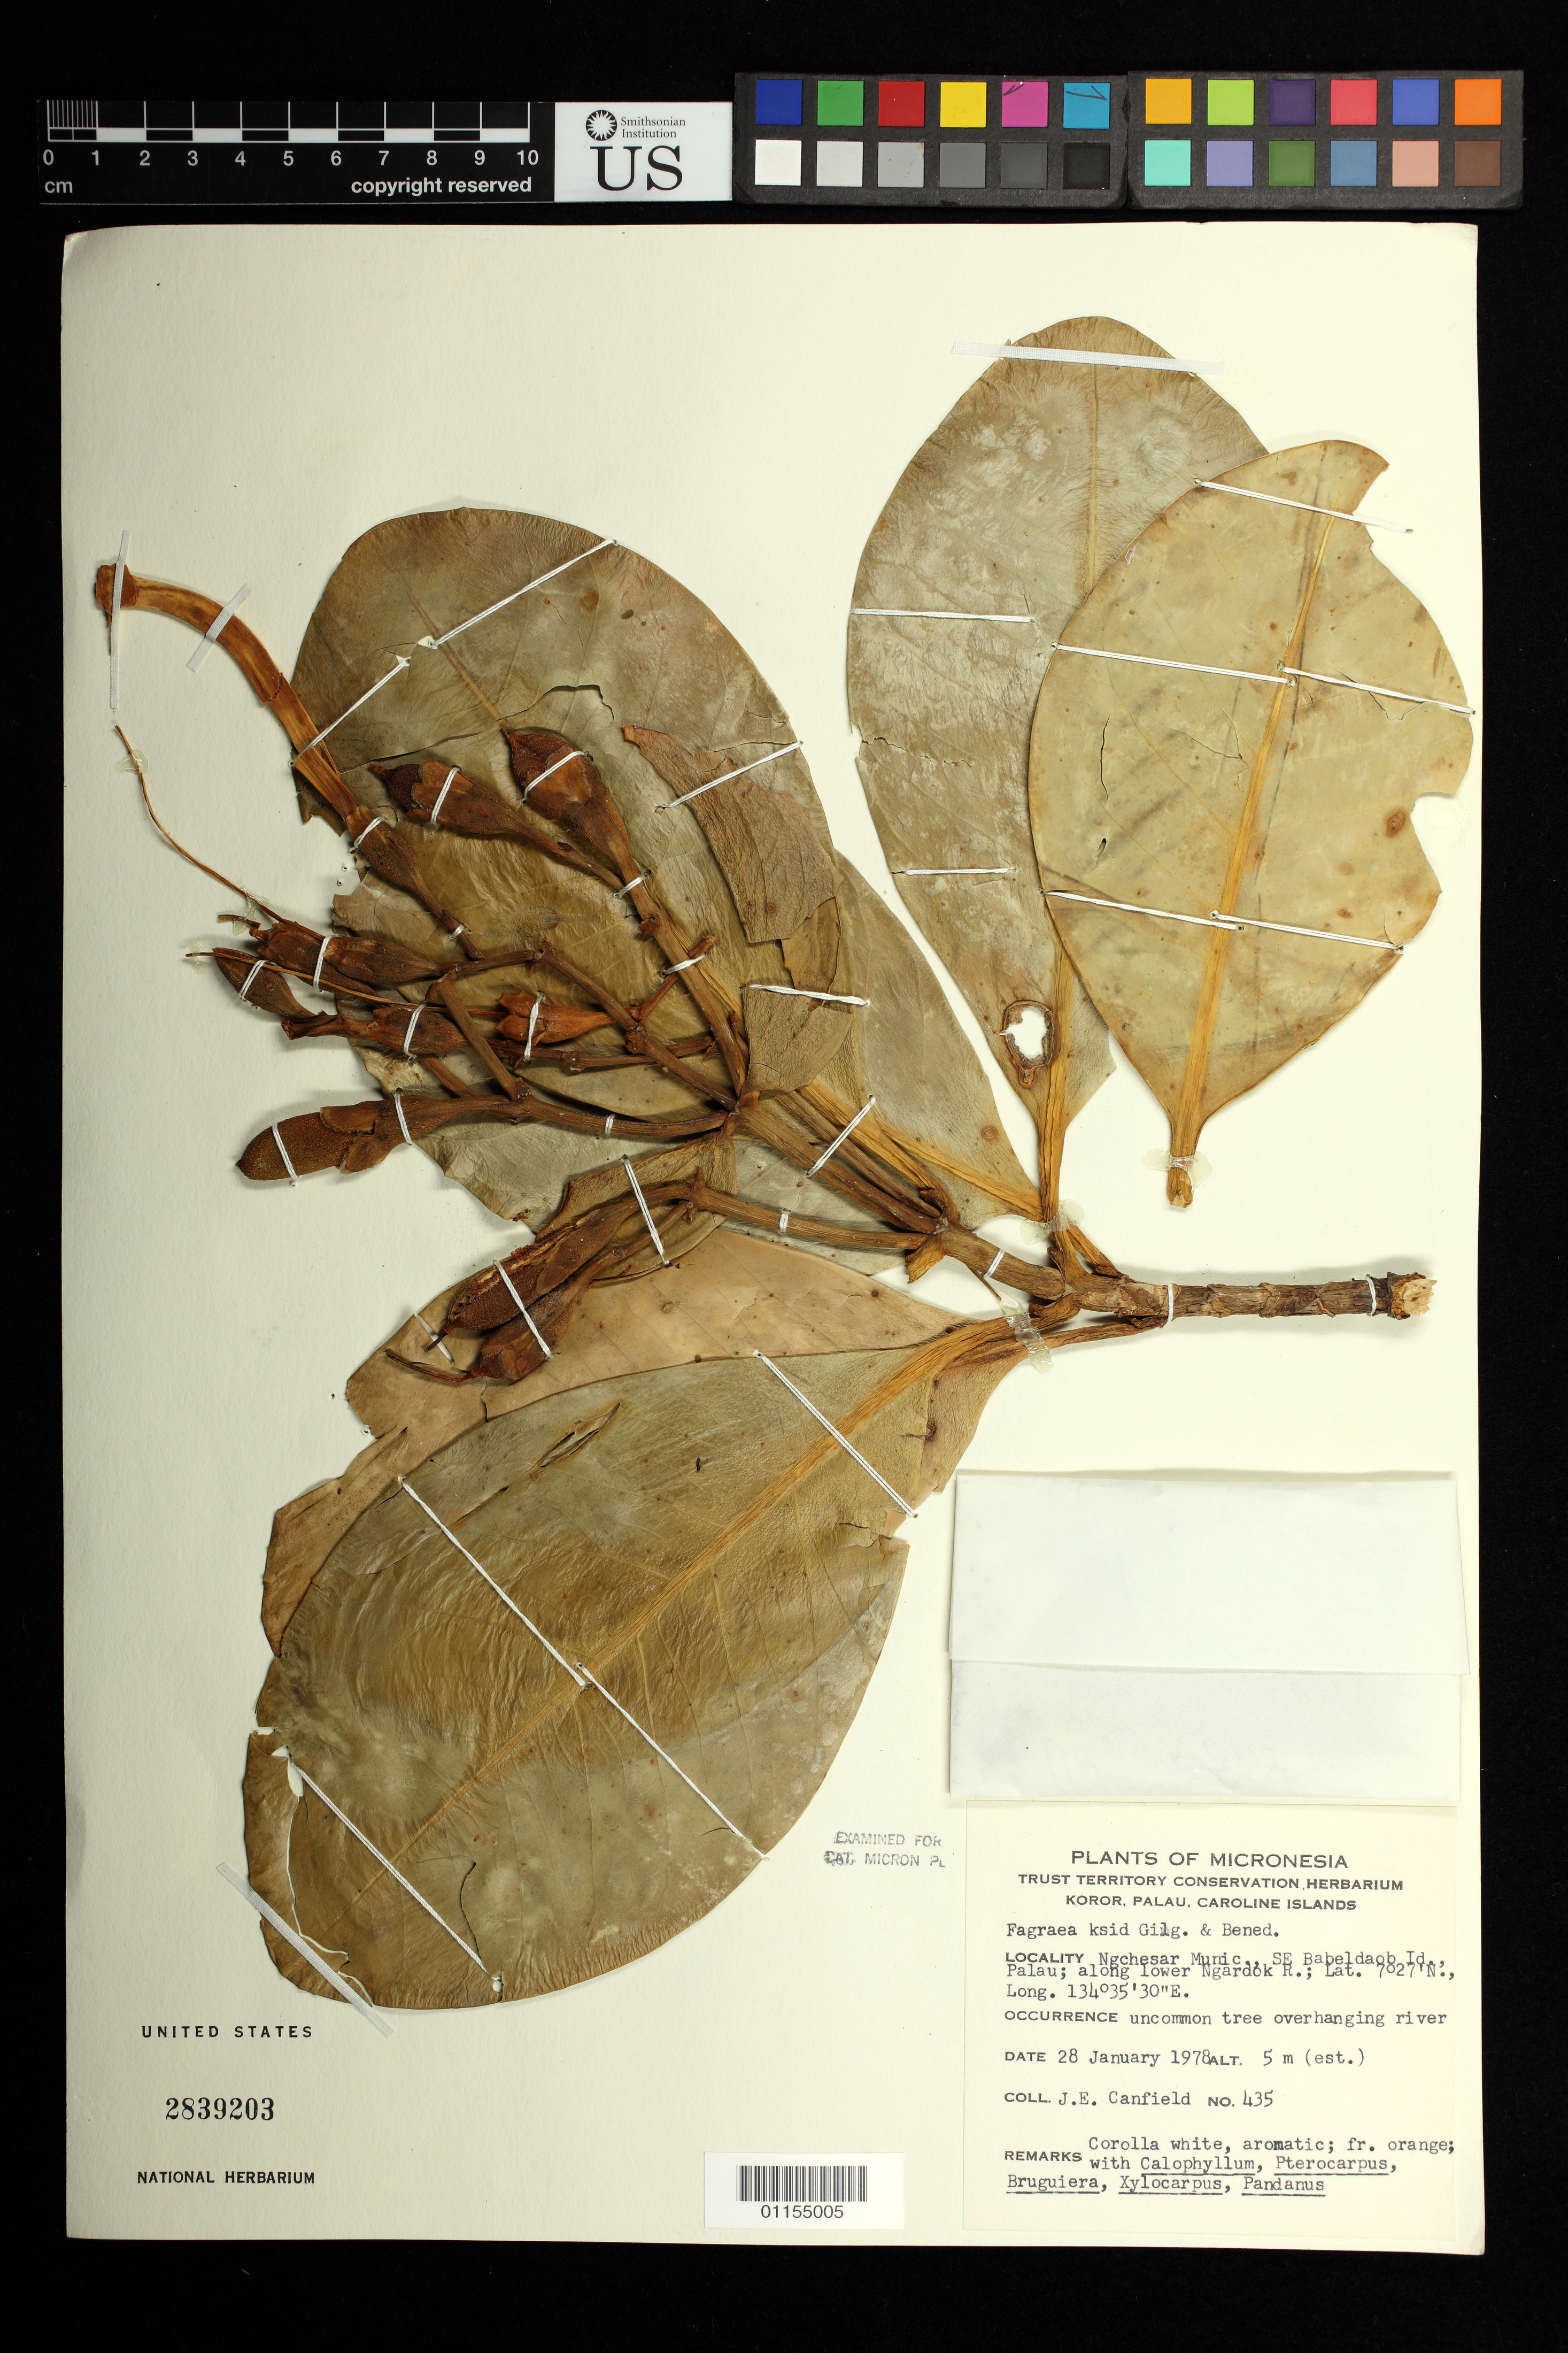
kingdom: Plantae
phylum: Tracheophyta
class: Magnoliopsida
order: Gentianales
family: Gentianaceae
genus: Fagraea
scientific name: Fagraea ksid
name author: Gilg & Benedict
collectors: J. E. Canfield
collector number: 435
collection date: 1978-01-28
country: Palau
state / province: Koror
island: Babeldaob [Babelthuap]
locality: Ngchesar Munic., SE Babeldaob Id., along lower Ngardok R.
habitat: Overhanging river.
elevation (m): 5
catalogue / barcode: US 2839203